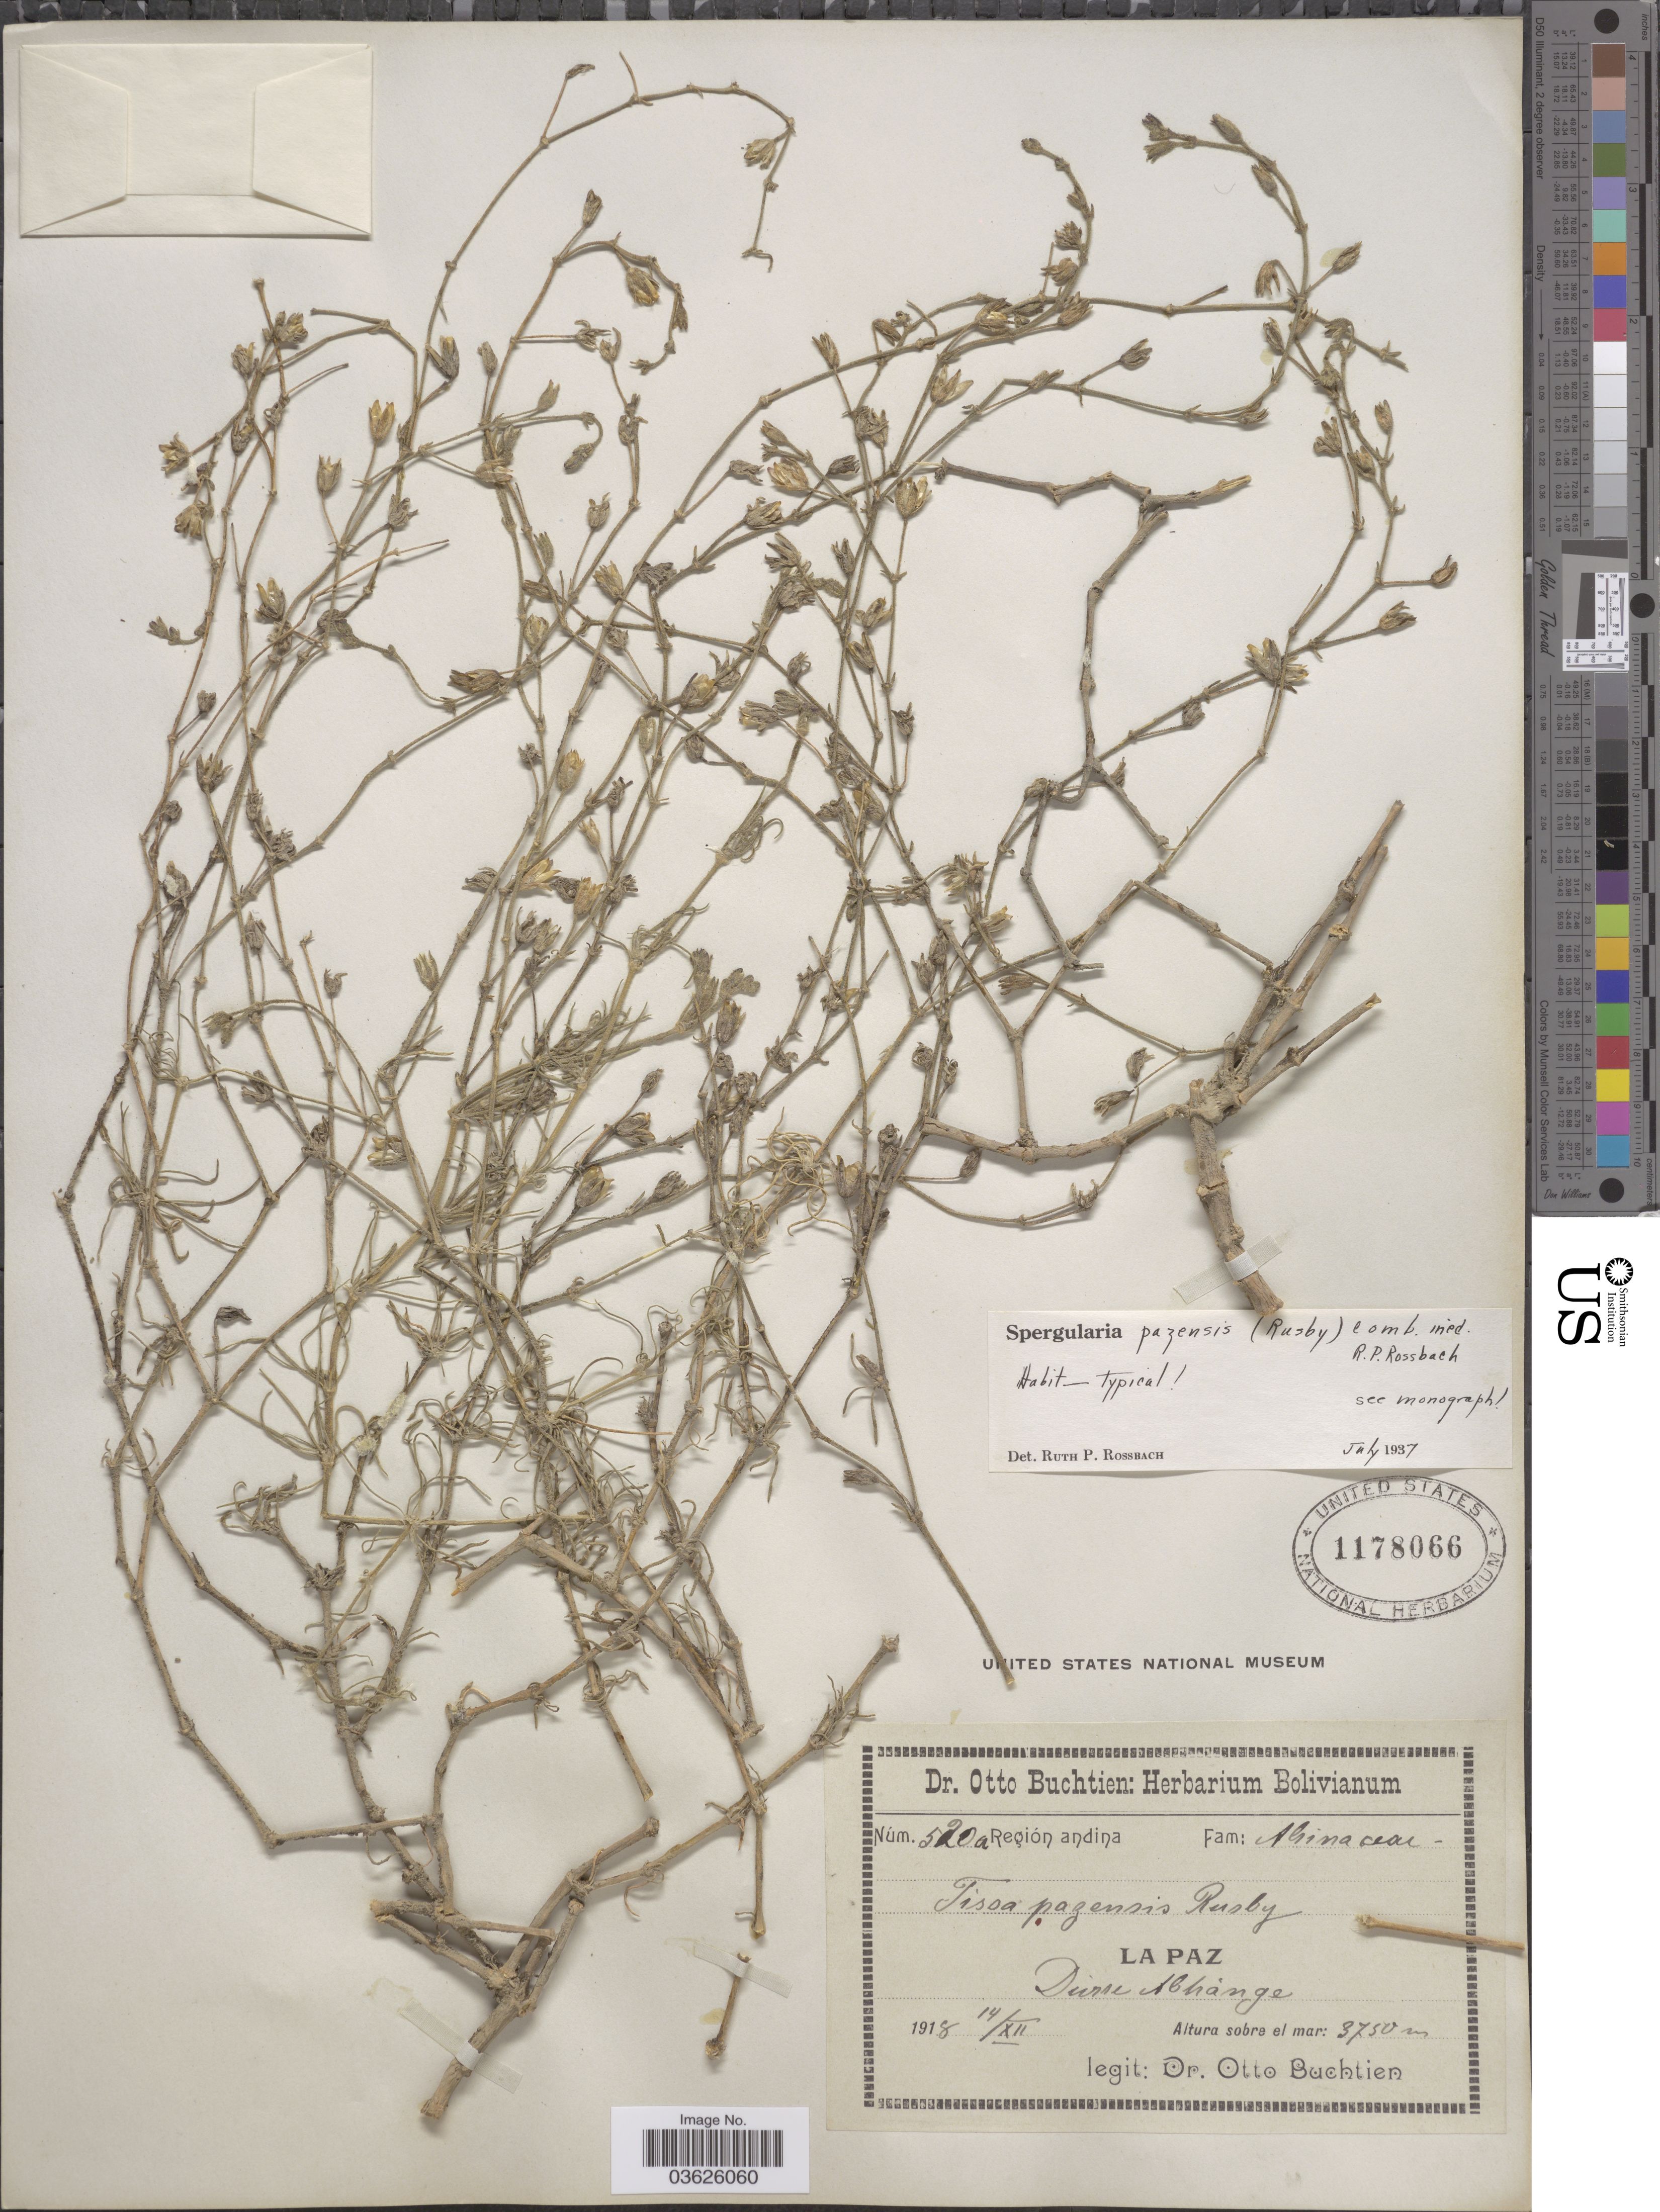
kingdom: Plantae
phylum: Tracheophyta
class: Magnoliopsida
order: Caryophyllales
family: Caryophyllaceae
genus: Spergularia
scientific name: Spergularia pazensis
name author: (Rusby) R. Rossbach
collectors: O. Buchtien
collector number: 520a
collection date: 1918-12-14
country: Bolivia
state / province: La Paz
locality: Región andina.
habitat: dürre abhänge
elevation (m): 3750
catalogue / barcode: US 1178066